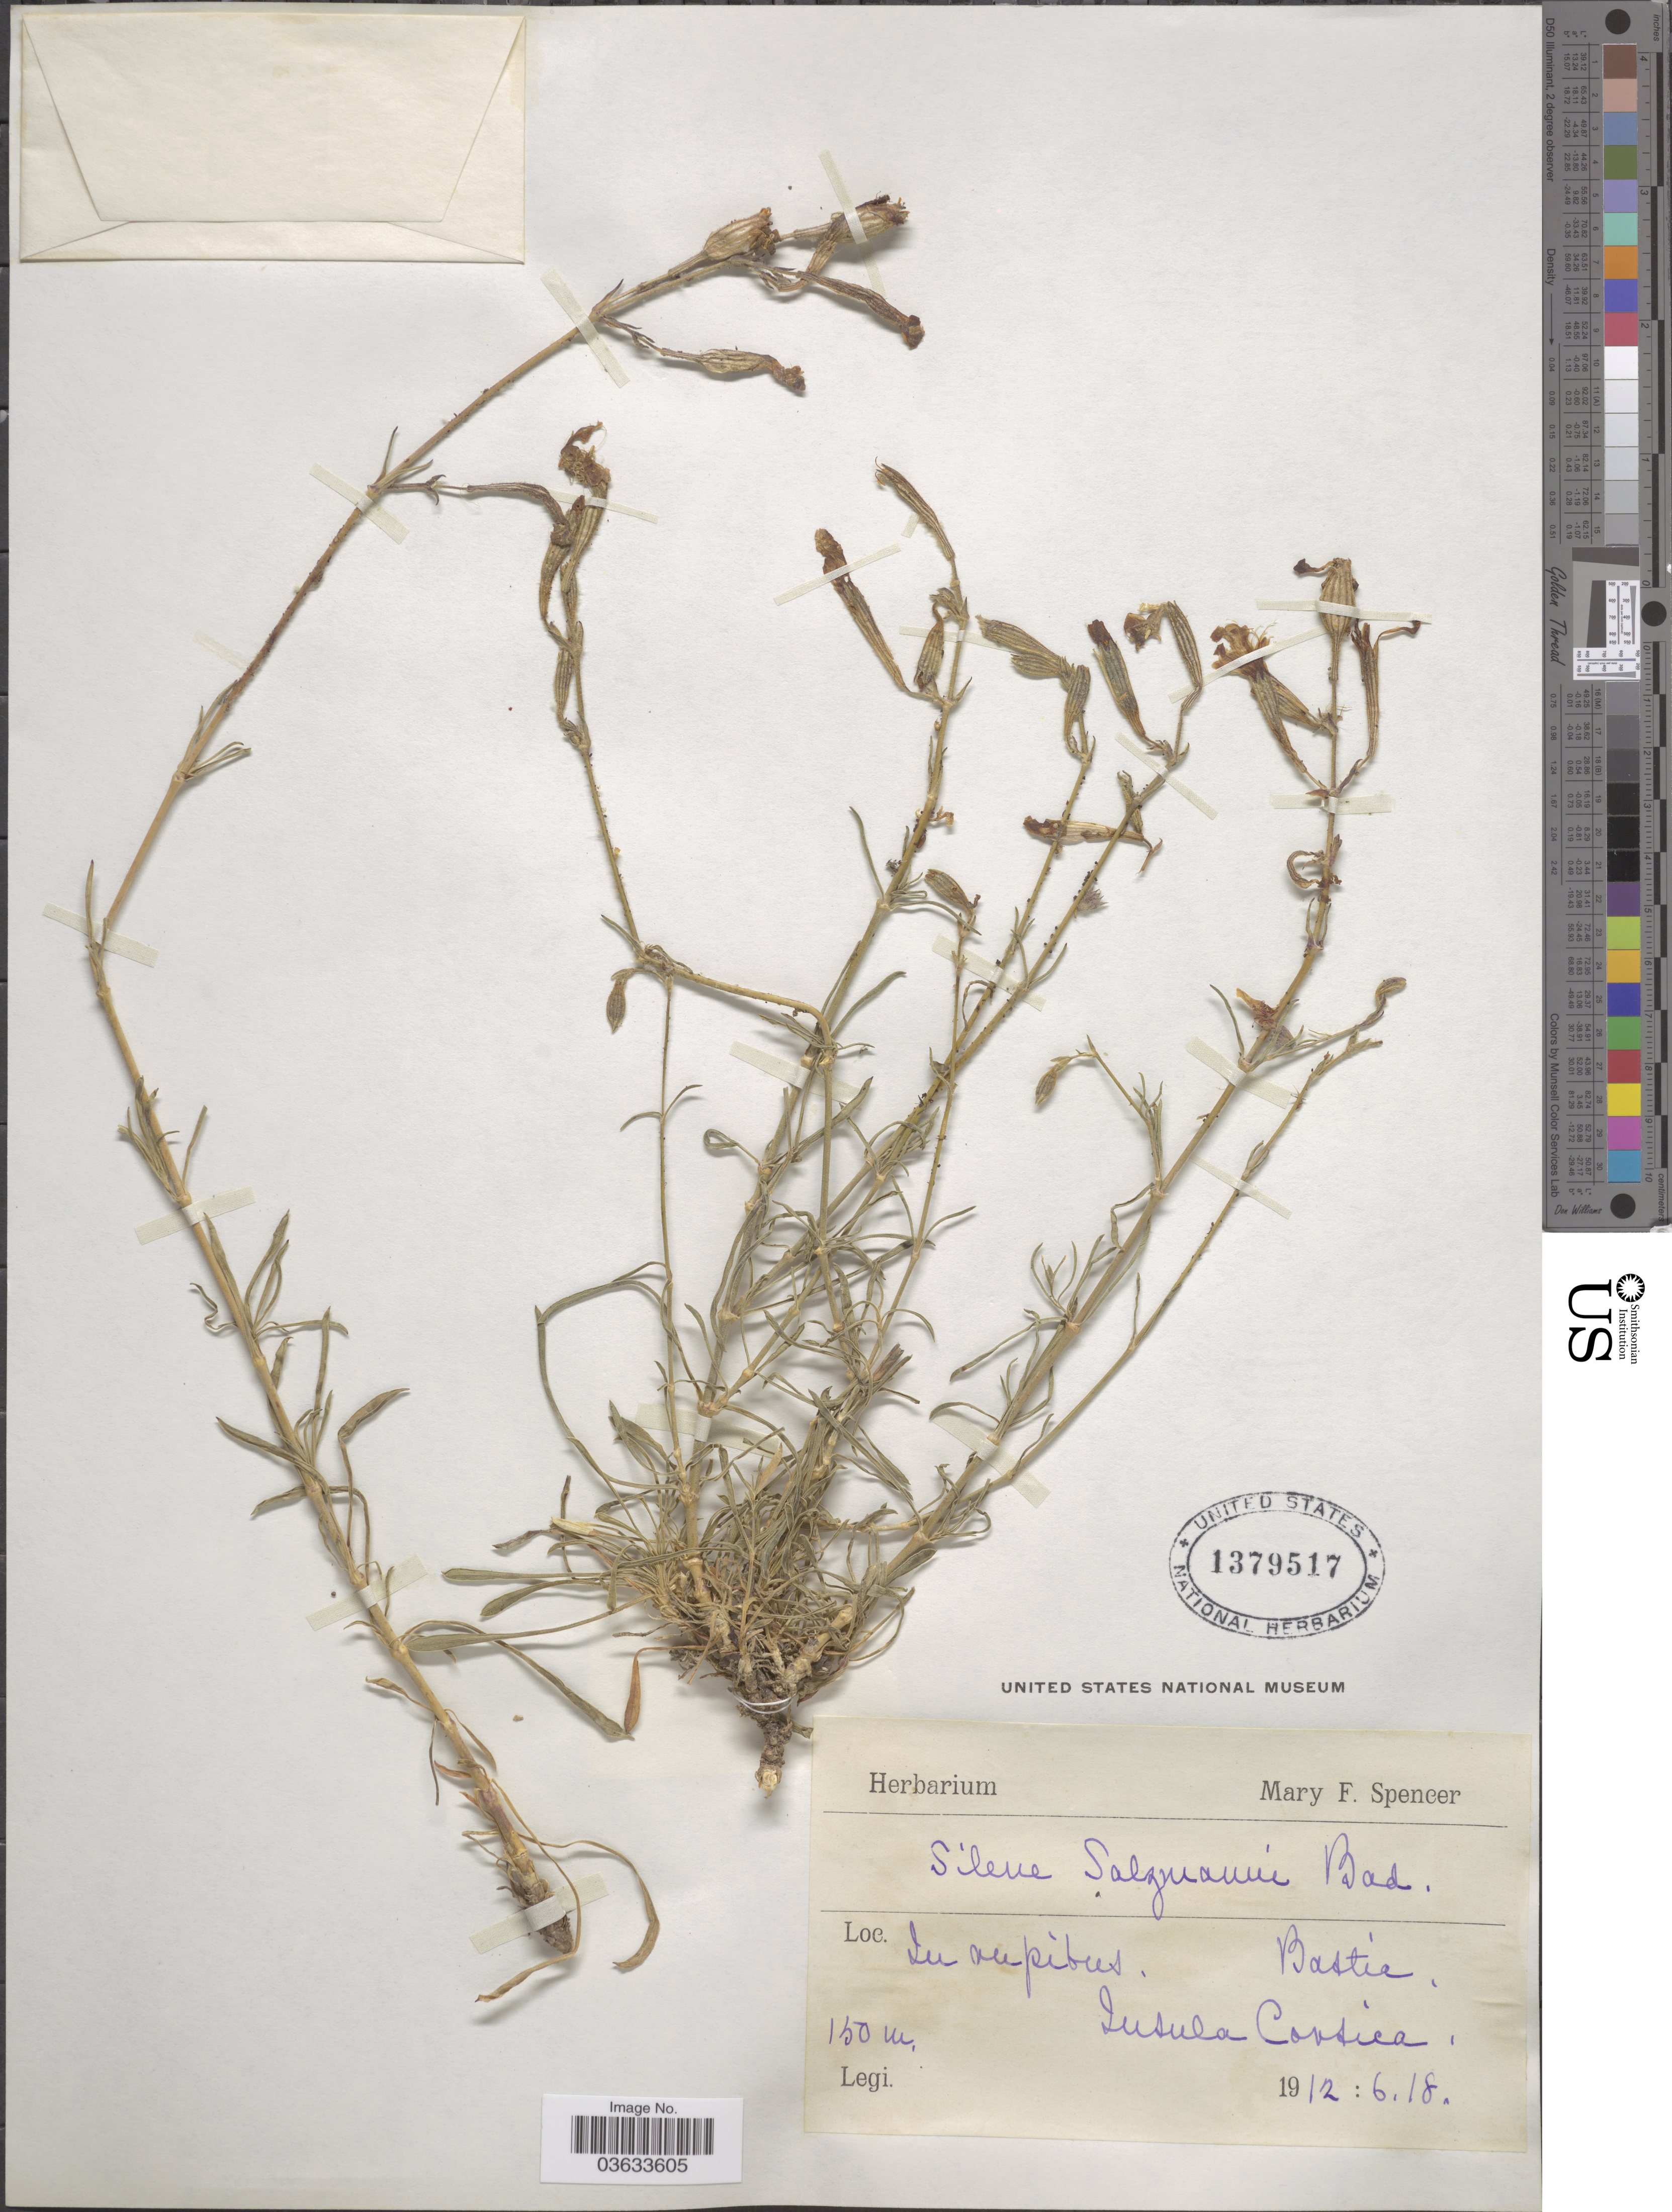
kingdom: Plantae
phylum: Tracheophyta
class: Magnoliopsida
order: Caryophyllales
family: Caryophyllaceae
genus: Silene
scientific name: Silene salzmannii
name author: Otth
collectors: ex herb. Spencer, Mary Fiske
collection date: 1912-06-18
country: France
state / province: Corsica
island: Corse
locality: In rupibus, Bastia, Insula Corsica.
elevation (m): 150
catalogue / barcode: US 1379517